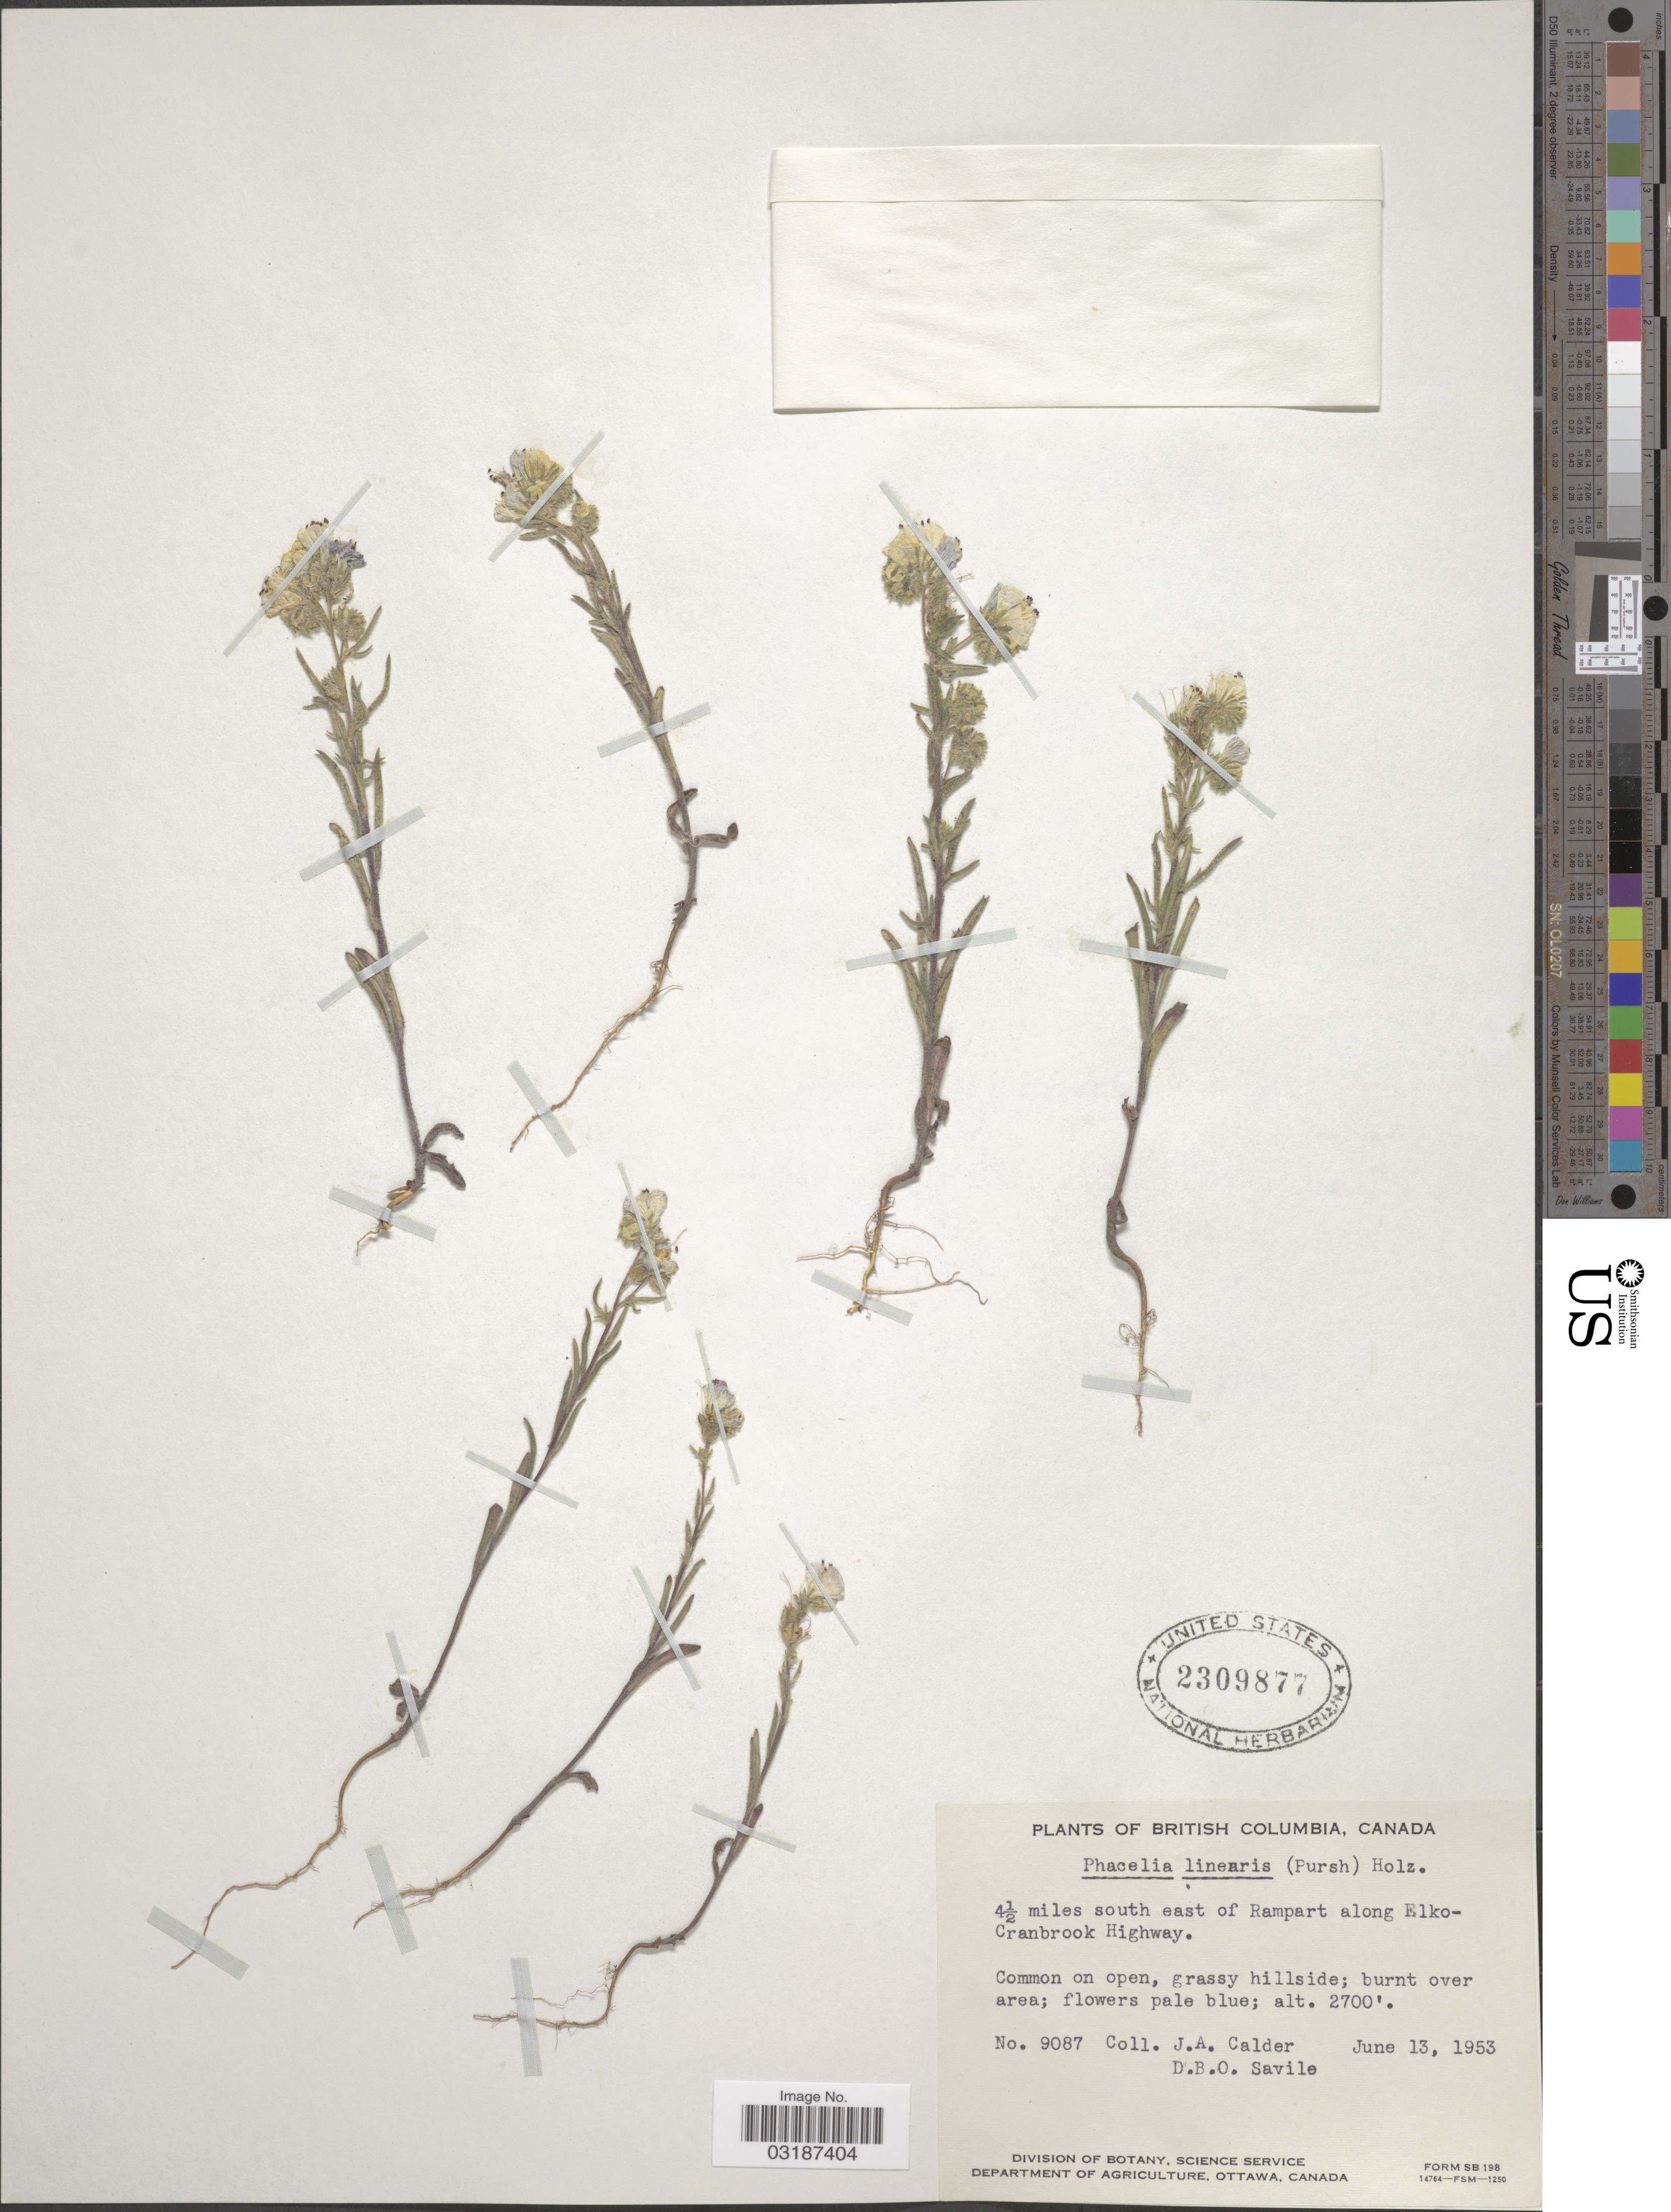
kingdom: Plantae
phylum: Tracheophyta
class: Magnoliopsida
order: Boraginales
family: Hydrophyllaceae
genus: Phacelia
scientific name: Phacelia linearis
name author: (Pursh) Holz.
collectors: J. A. Calder & D. Savile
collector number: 9087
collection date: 1953-06-13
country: Canada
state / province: British Columbia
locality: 4½ miles south east of Rampart along Elko-Cranbrook Highway.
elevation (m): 823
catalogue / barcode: US 2309877